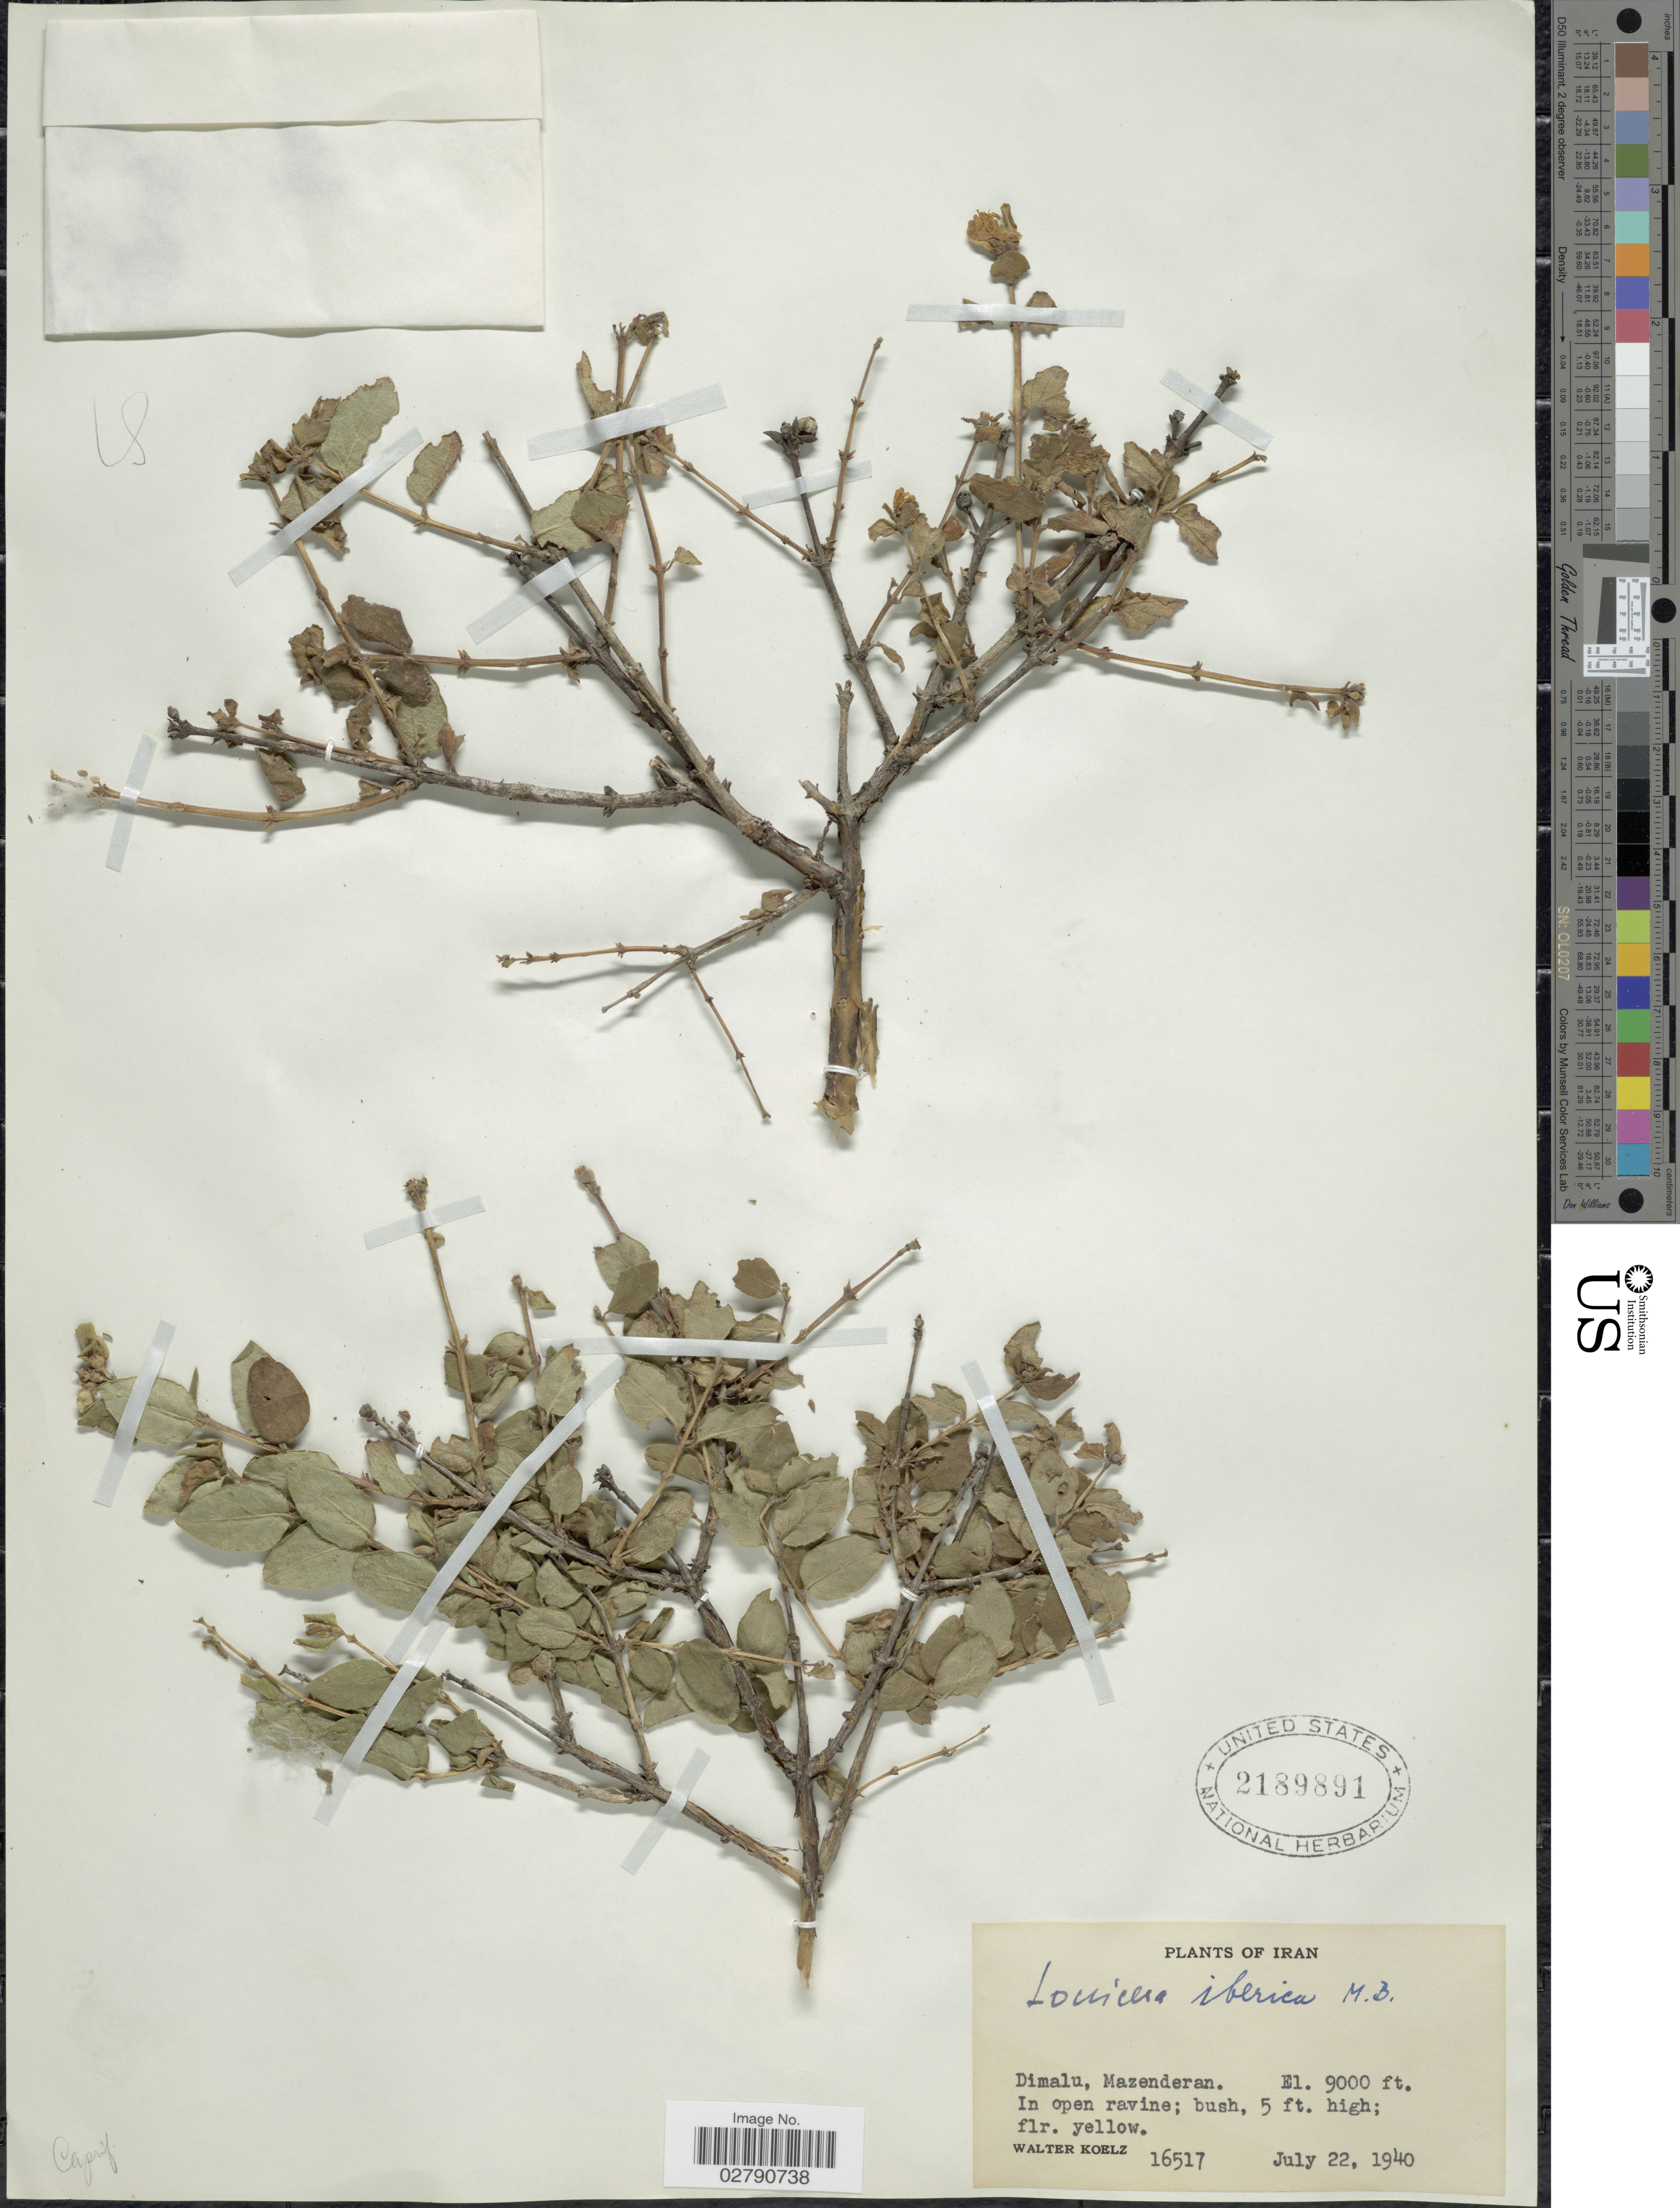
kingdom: Plantae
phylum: Tracheophyta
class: Magnoliopsida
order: Dipsacales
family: Caprifoliaceae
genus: Lonicera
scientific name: Lonicera iberica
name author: M. Bieb.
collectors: W. N. Koelz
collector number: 16517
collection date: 1940-07-22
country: Iran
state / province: Mazandaran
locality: Dimalu, Mazenderan.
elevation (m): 2743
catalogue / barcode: US 2189891